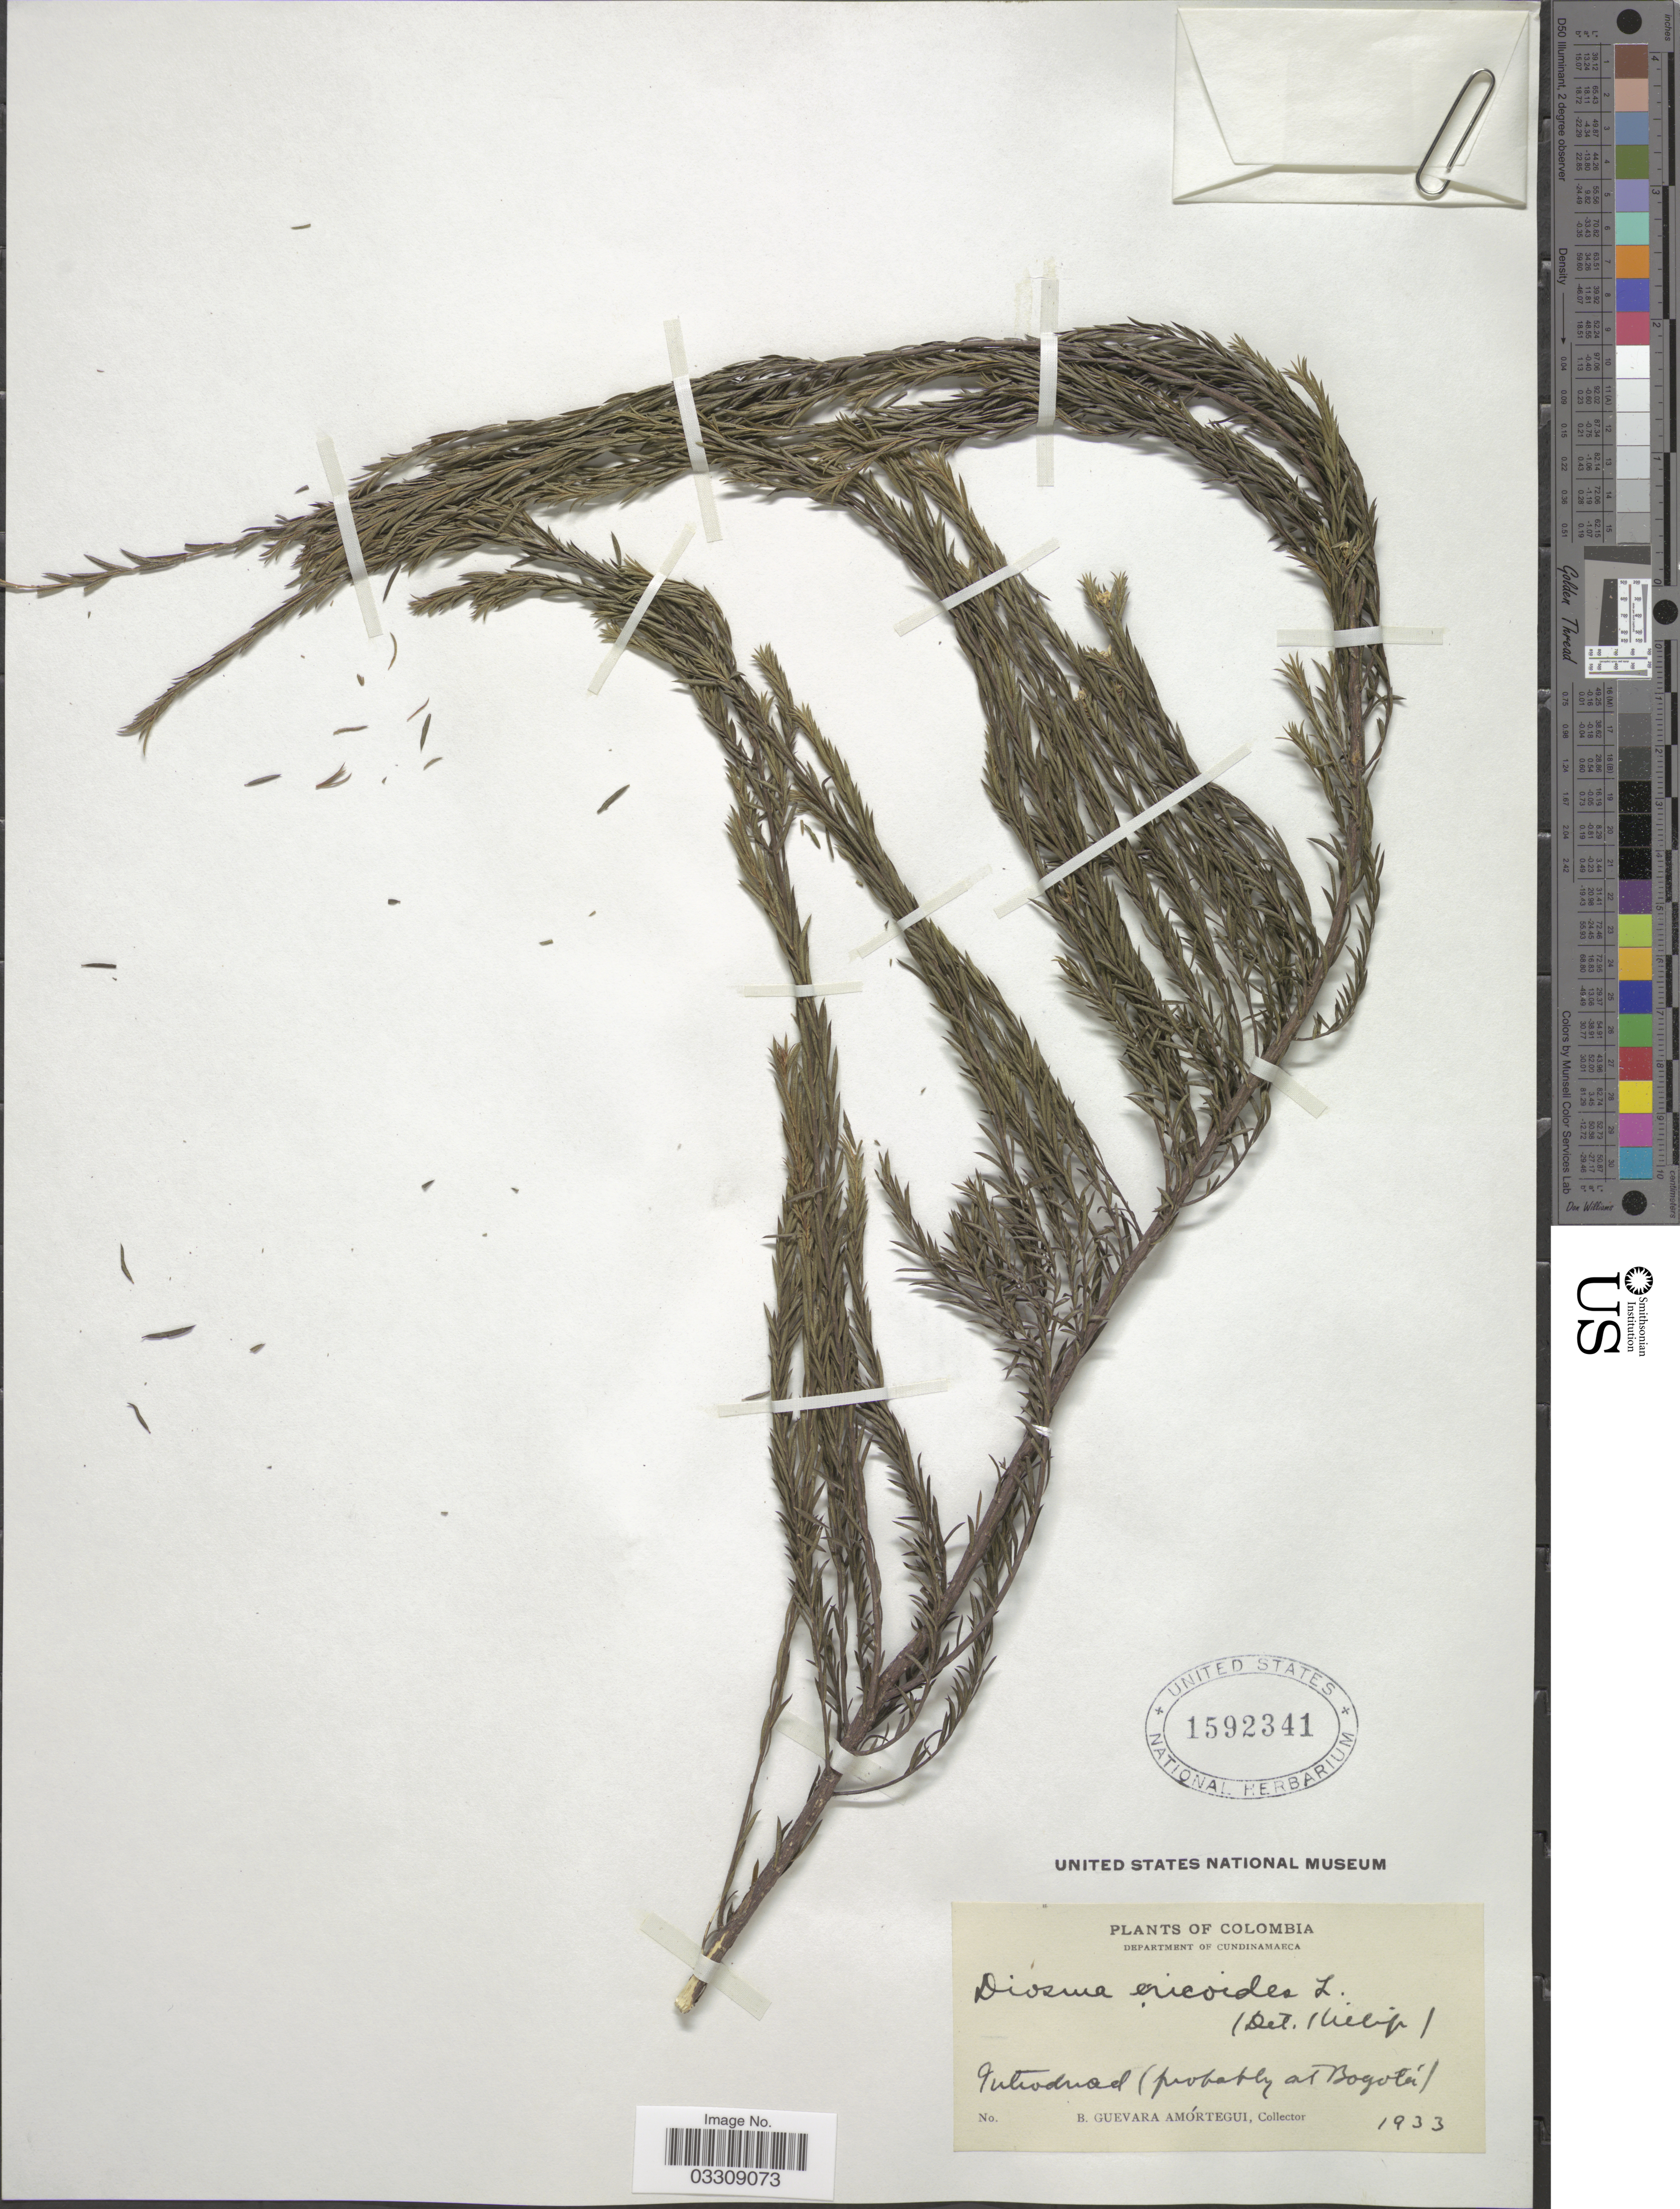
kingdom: Plantae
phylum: Tracheophyta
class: Magnoliopsida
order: Sapindales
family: Rutaceae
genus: Diosma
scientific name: Diosma ericoides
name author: L.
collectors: B. Guevara Amortegui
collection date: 1933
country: Colombia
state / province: Cundinamarca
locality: Department of Cundinamarca.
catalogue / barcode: US 1592341